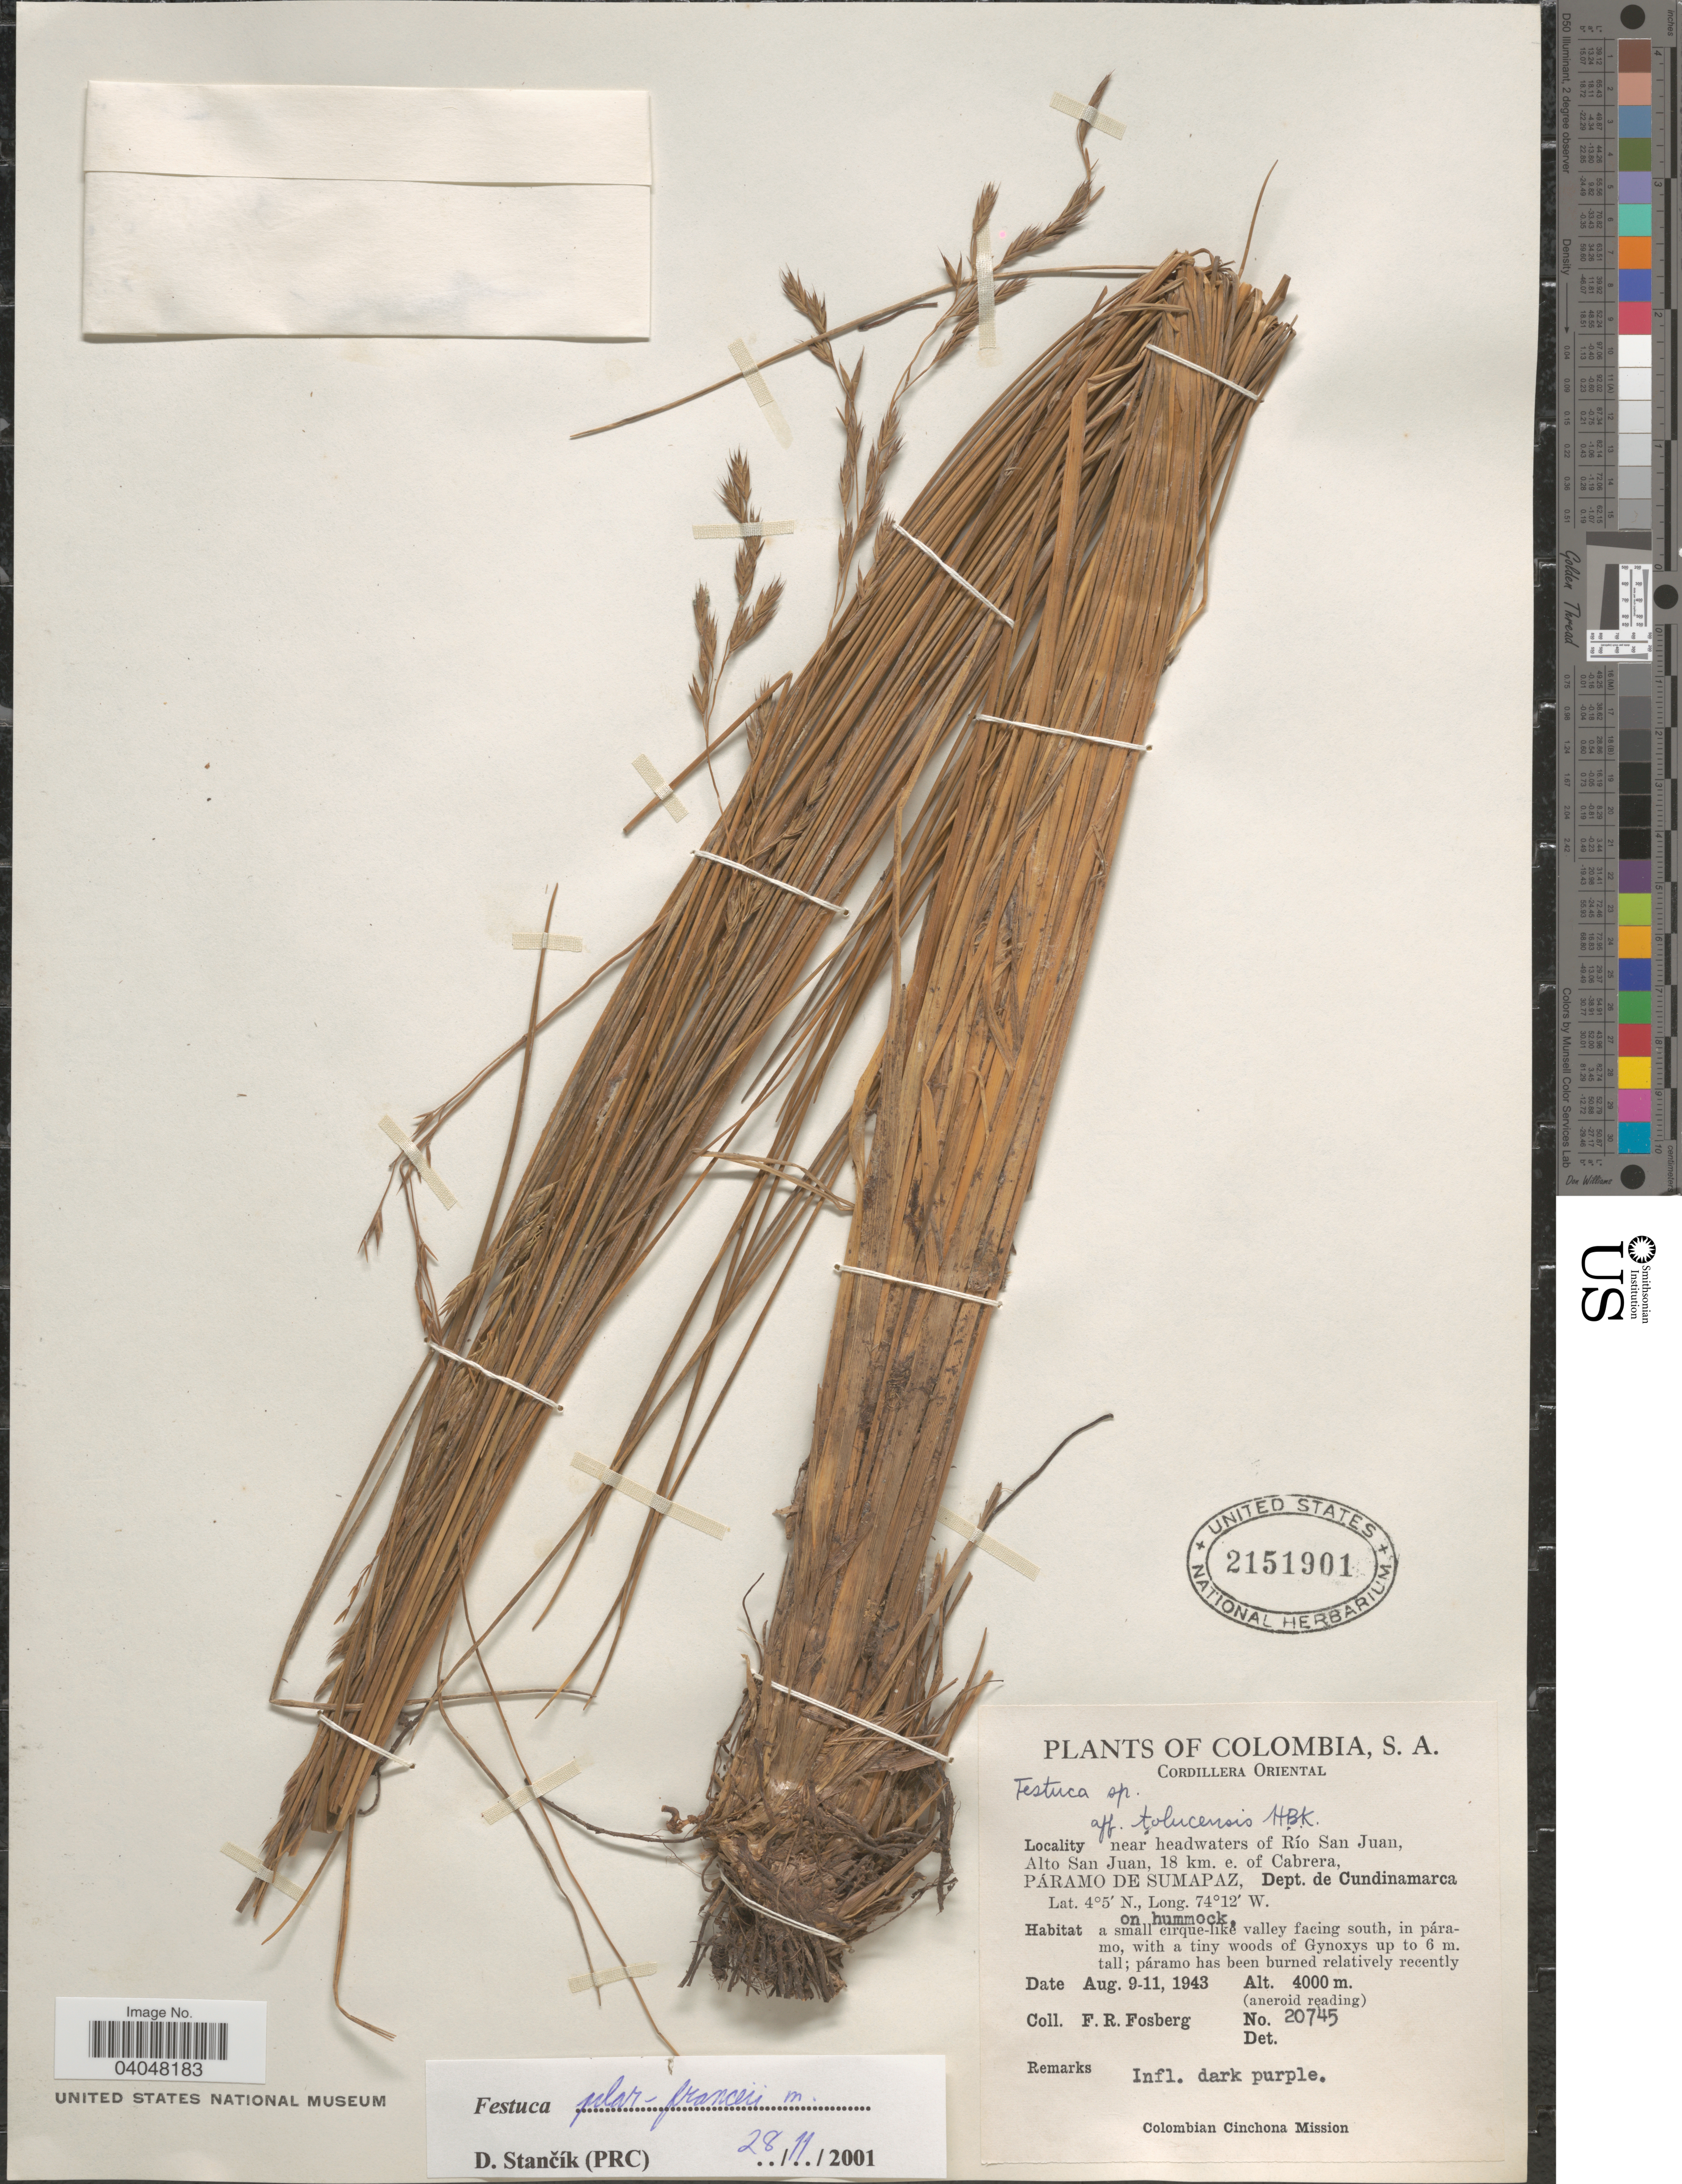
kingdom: Plantae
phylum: Tracheophyta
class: Liliopsida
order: Poales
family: Poaceae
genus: Festuca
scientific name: Festuca pilar-franceii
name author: Stancik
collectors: F. R. Fosberg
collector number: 20745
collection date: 1943-08-09/1943-08-11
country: Colombia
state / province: Cundinamarca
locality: Cordillera Oriental. Near headwaters of Río San Juan, Alto San Juan, 18 km. e. of Cabrera, Páramo de Sumapaz, Dept. de Cundinamarca.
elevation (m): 4000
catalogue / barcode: US 2151901